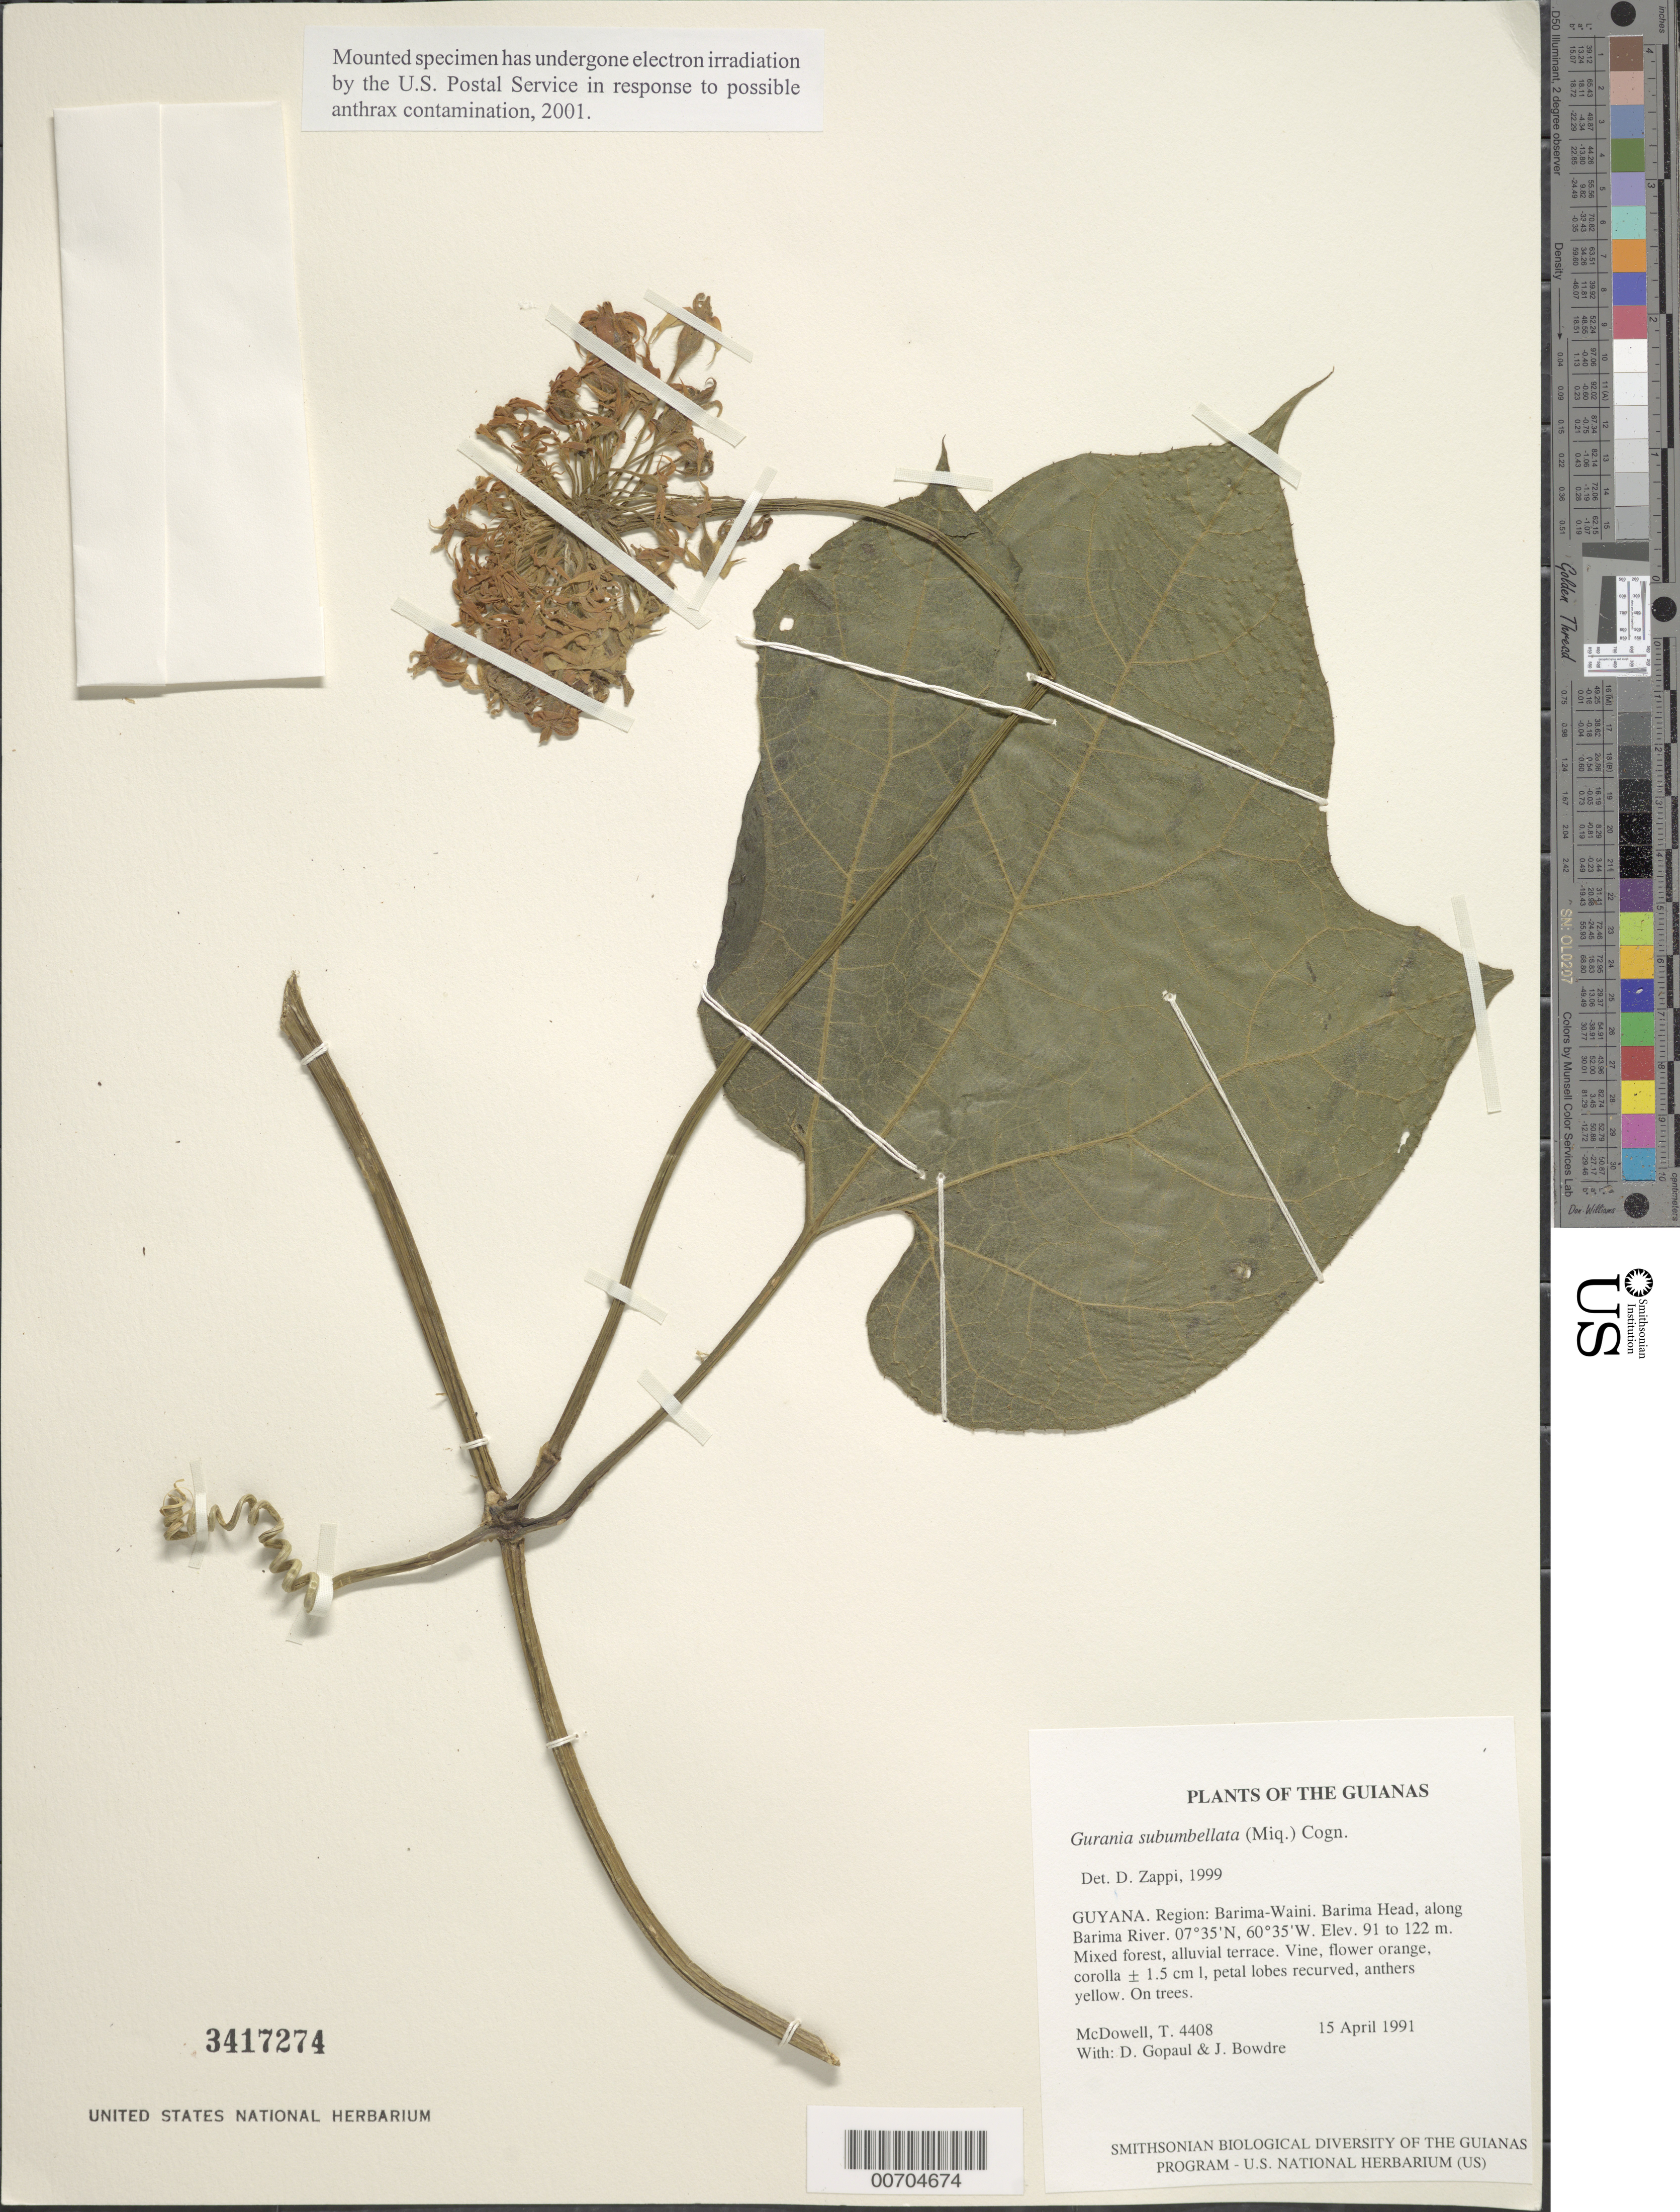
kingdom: Plantae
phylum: Tracheophyta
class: Magnoliopsida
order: Cucurbitales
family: Cucurbitaceae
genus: Gurania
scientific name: Gurania subumbellata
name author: (Miq.) Cogn.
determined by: Zappi, Daniela C.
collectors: T. McDowell, D. Gopaul & J. Bowdre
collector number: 4408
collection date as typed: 15 April 1991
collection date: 1991-04-15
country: Guyana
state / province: Barima-Waini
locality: Barima Head, along Barima River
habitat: Mixed forest, alluvial terrace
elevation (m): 91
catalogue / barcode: US 3417274